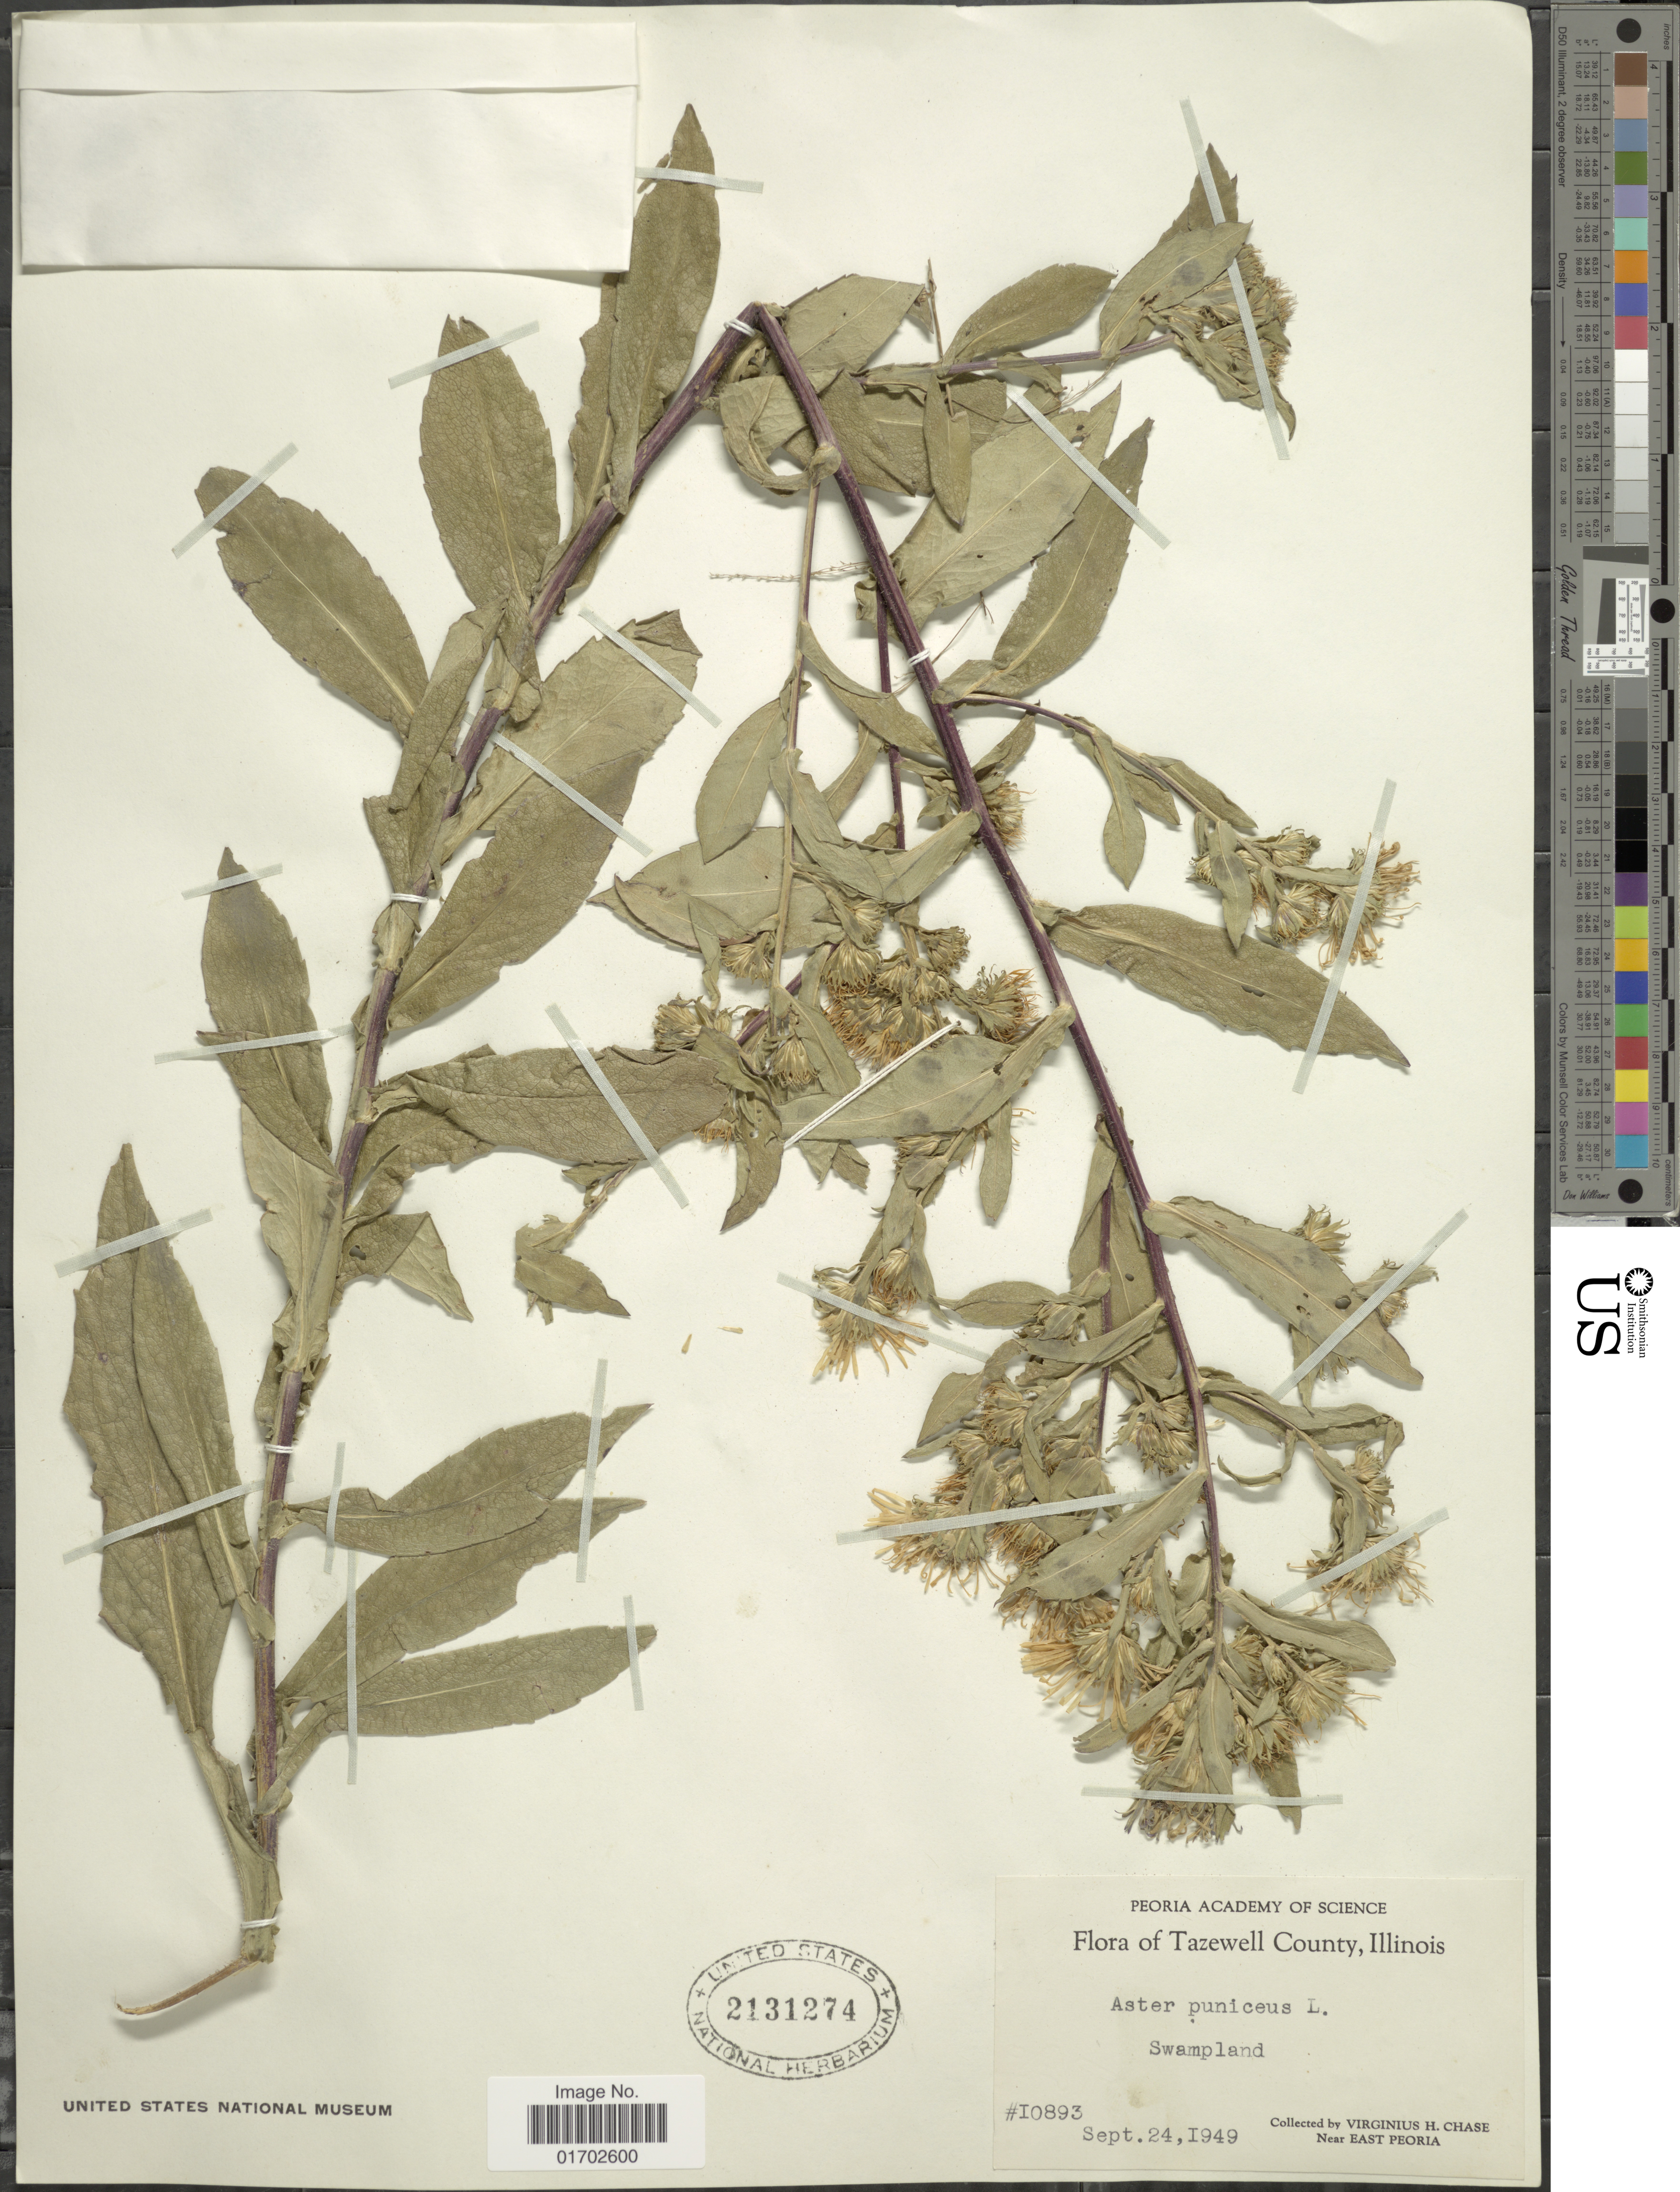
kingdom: Plantae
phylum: Tracheophyta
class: Magnoliopsida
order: Asterales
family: Asteraceae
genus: Symphyotrichum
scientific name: Symphyotrichum puniceum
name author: (L.) Á. Löve & D. Löve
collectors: V. H. Chase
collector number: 10893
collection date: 1949-09-24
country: United States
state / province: Illinois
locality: Tazewell County, Swampland, Near East Peoria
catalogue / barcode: US 2131274